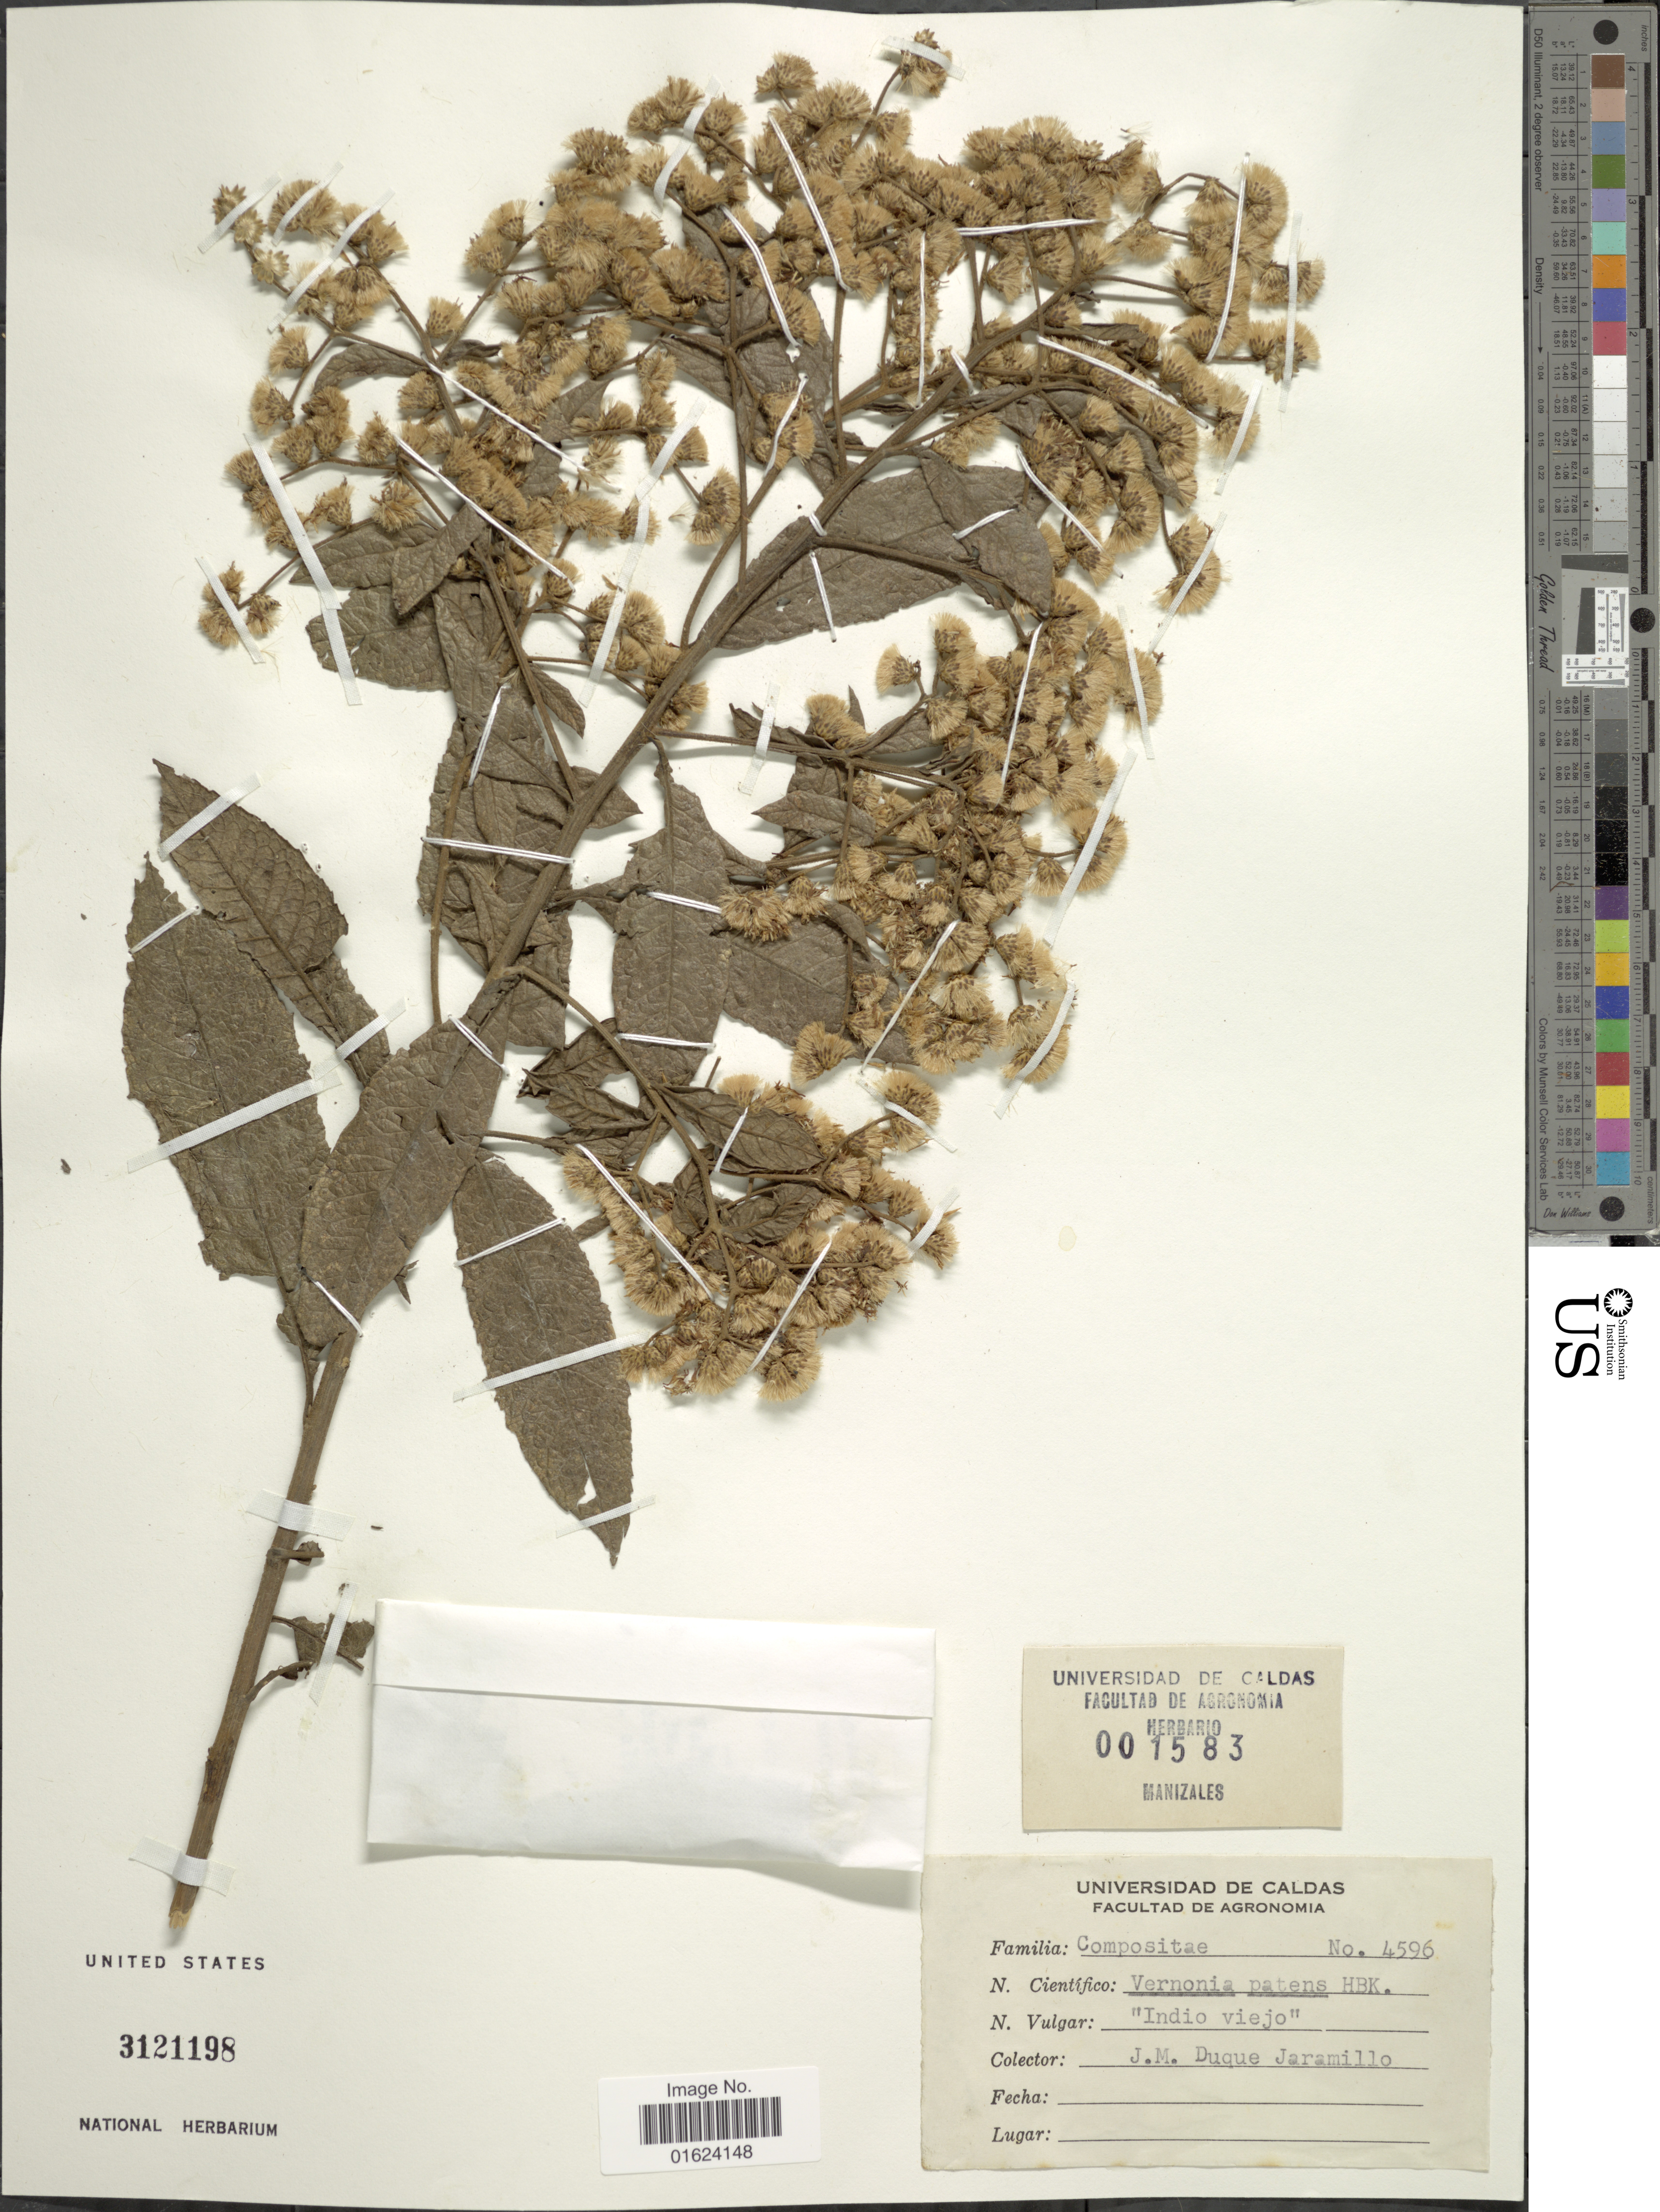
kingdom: Plantae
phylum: Tracheophyta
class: Magnoliopsida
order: Asterales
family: Asteraceae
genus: Vernonanthura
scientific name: Vernonanthura patens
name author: (Kunth) H. Rob.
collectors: J. M. Duque Jaramillo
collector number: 4596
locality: Manizales. [unsure placement]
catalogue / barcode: US 3121198